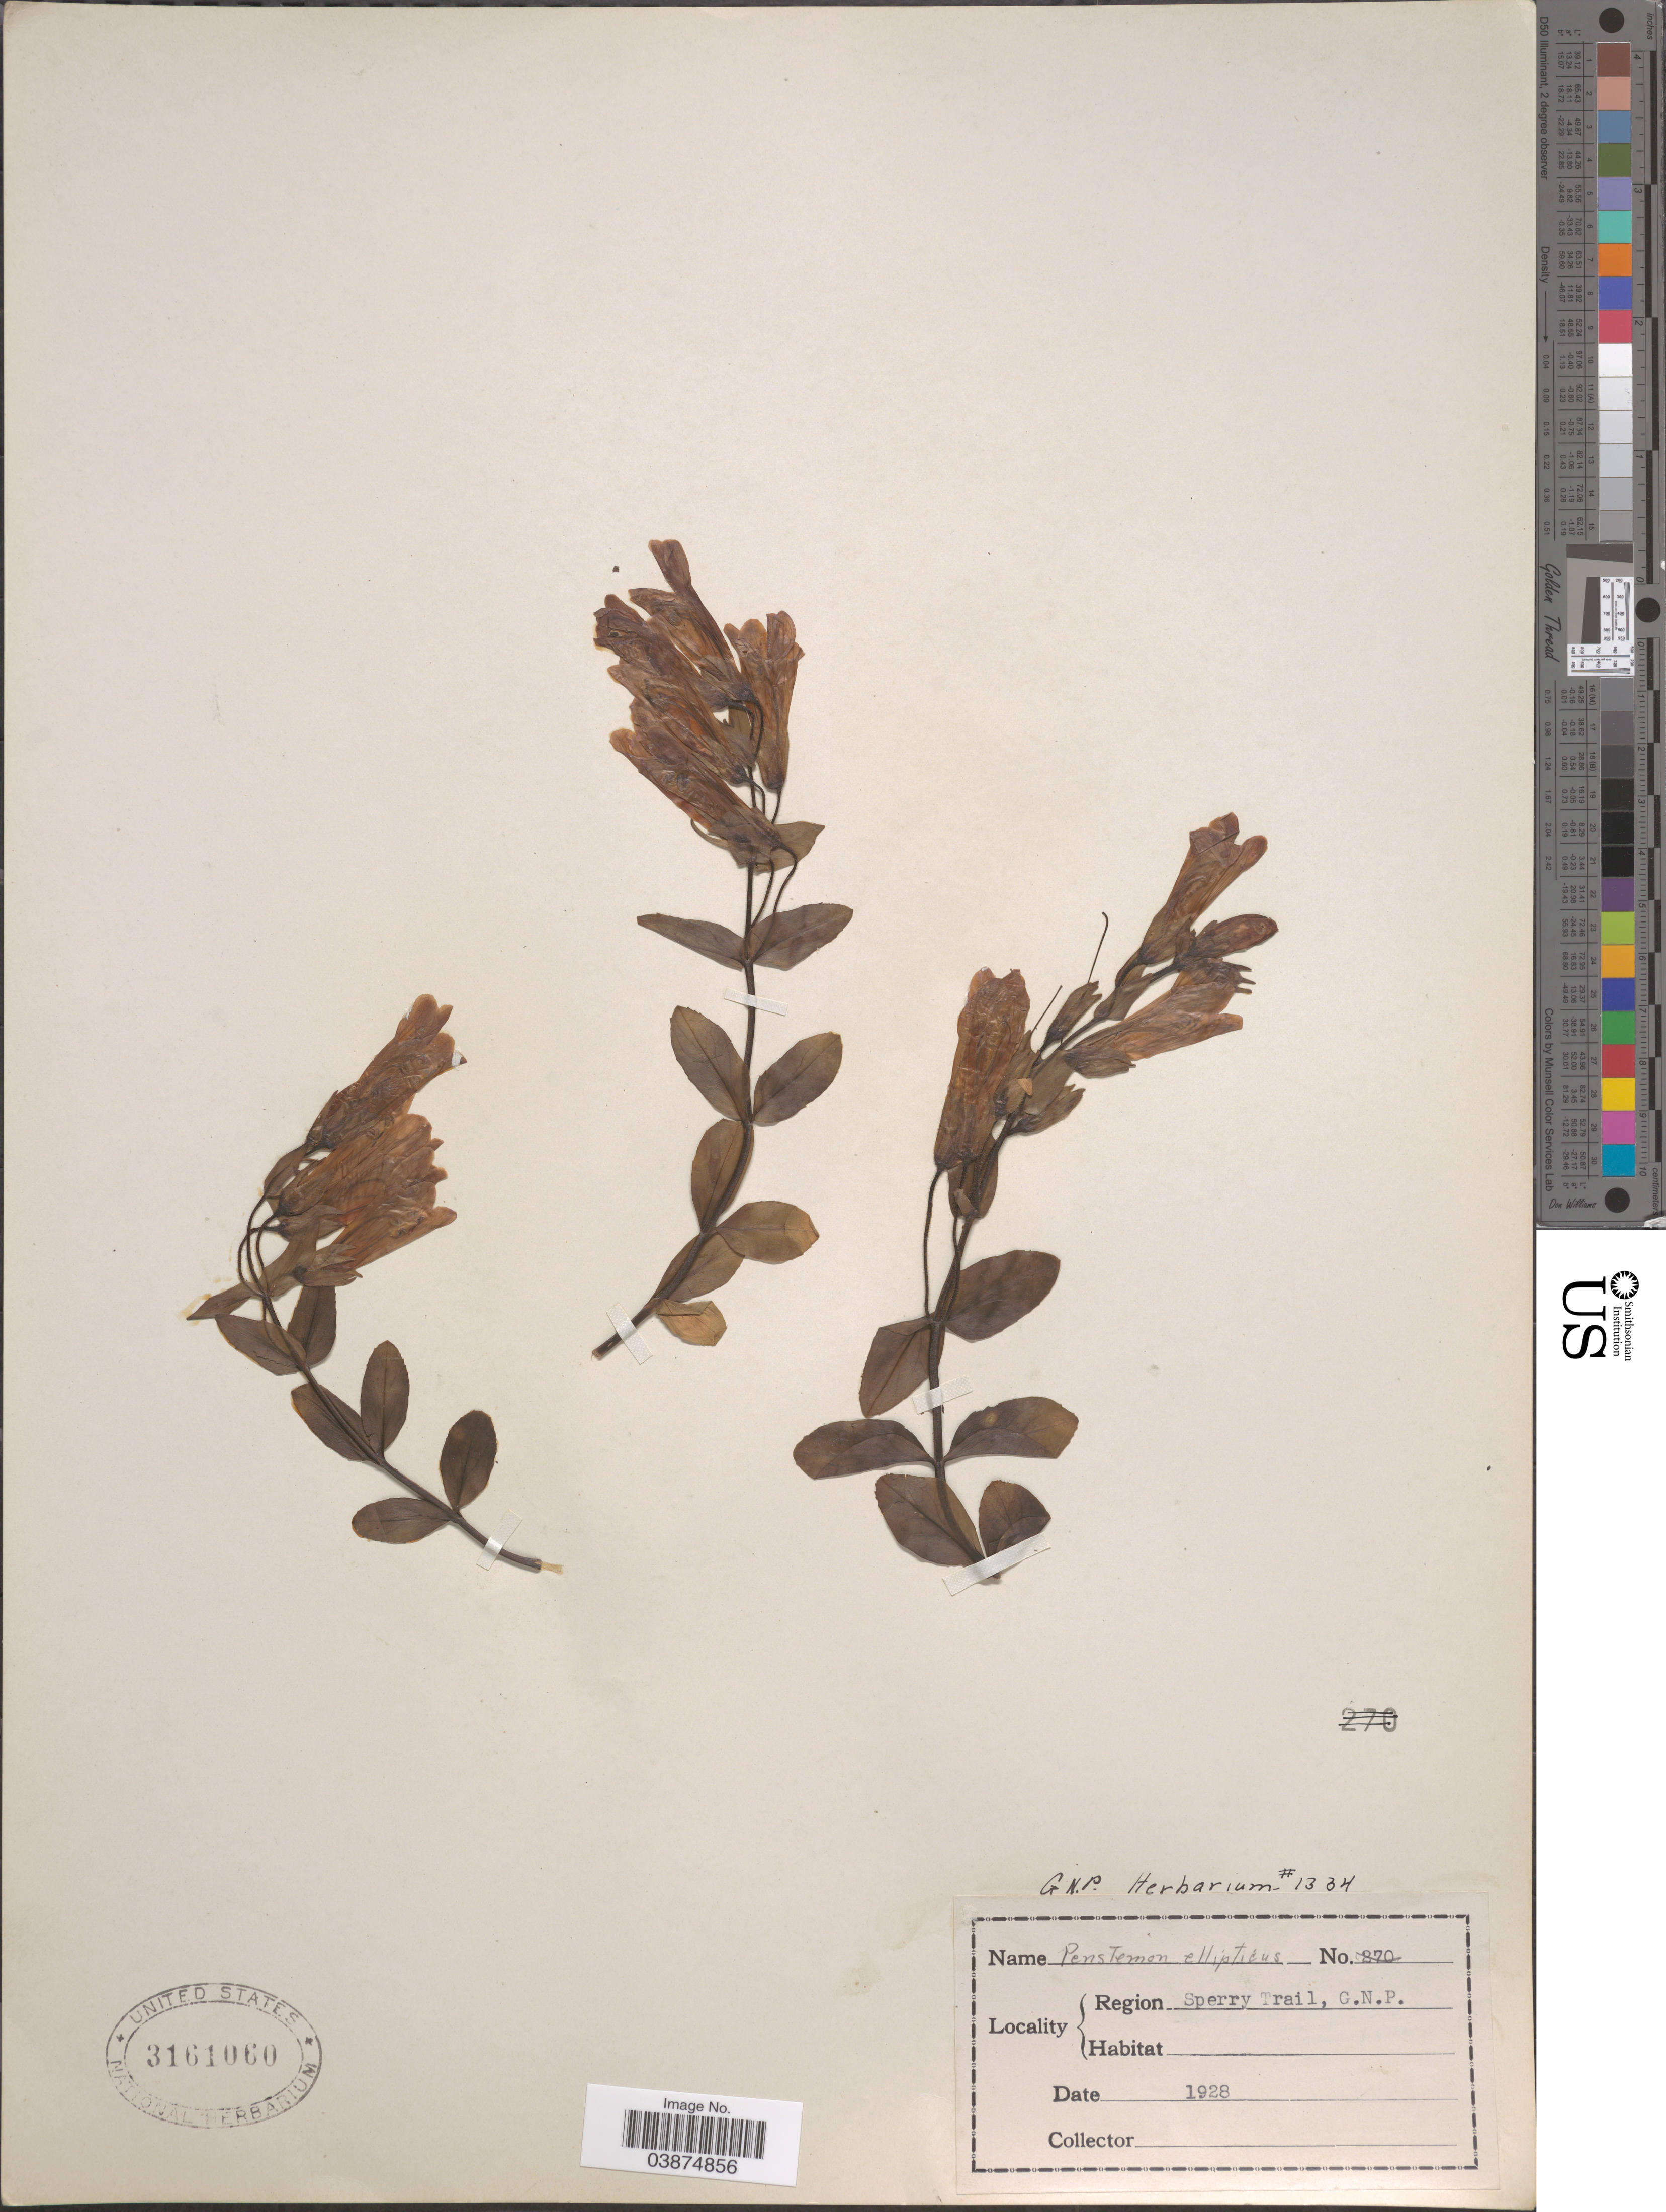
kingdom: Plantae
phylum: Tracheophyta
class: Magnoliopsida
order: Lamiales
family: Plantaginaceae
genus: Penstemon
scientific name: Penstemon ellipticus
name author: Greene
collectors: ex herb. G. N. P.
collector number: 1334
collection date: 1928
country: United States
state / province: Montana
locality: Region Sperry Trail, G.N.P.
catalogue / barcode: US 3161060